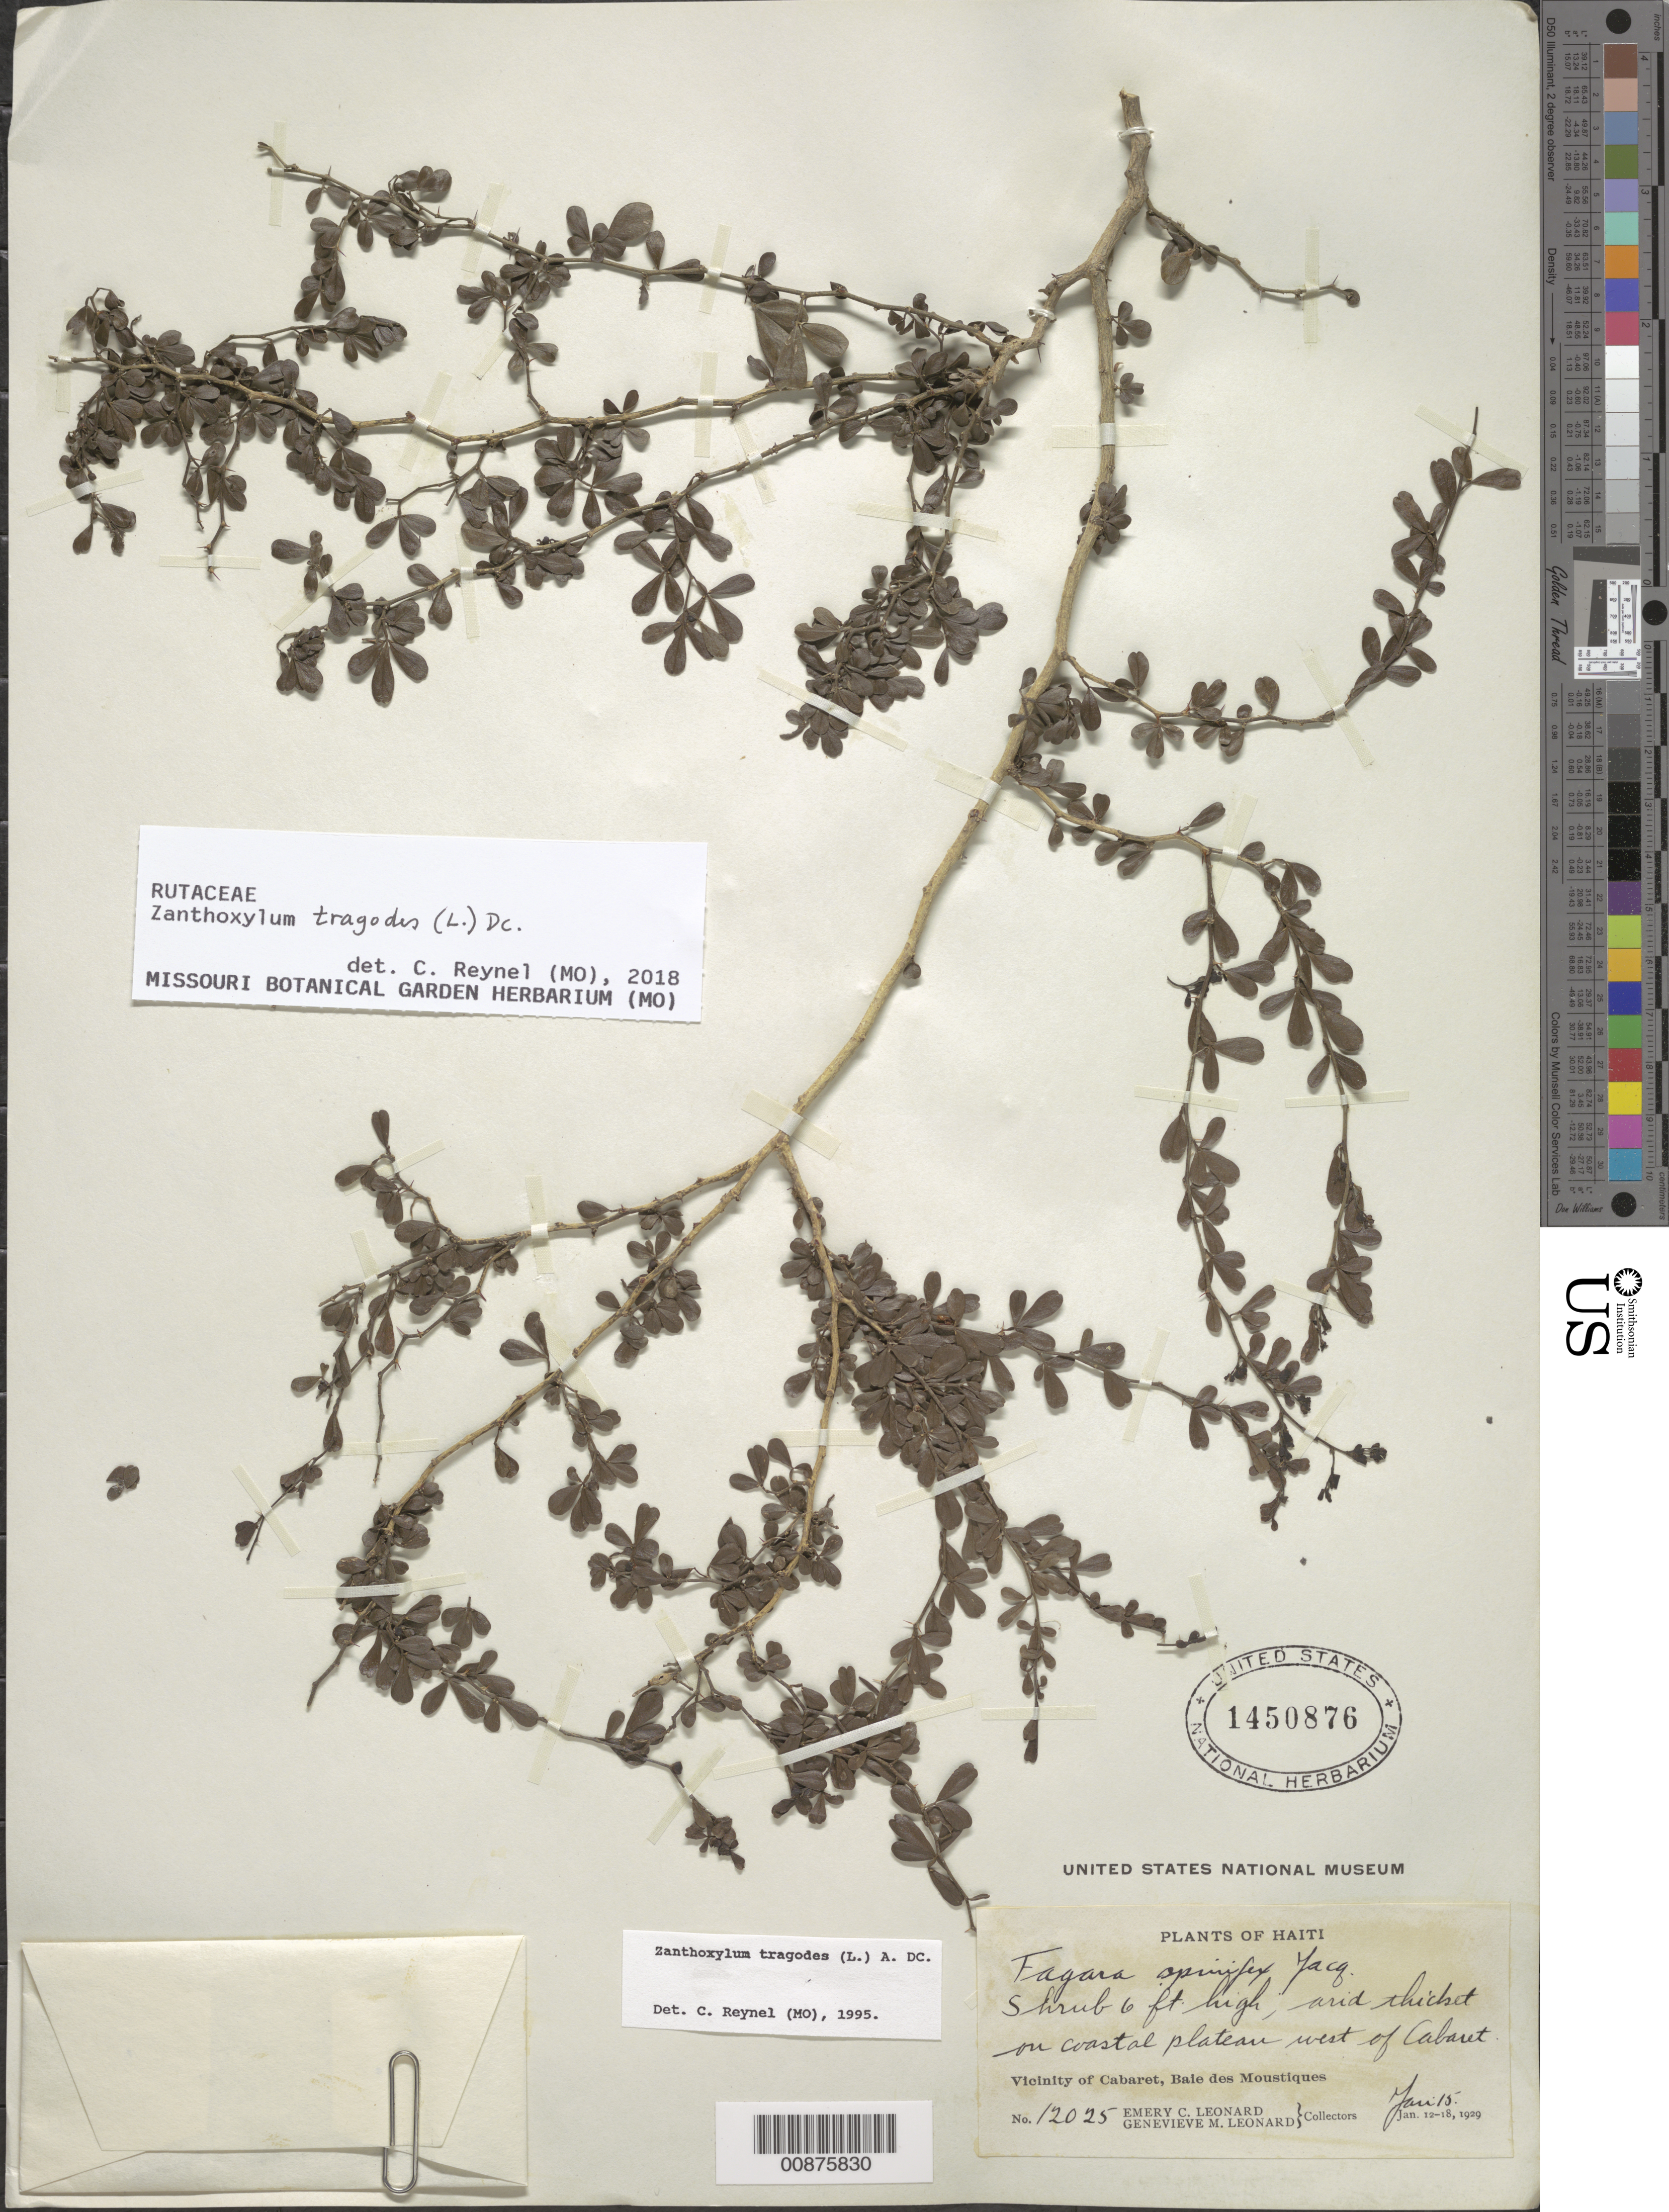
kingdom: Plantae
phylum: Tracheophyta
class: Magnoliopsida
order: Sapindales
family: Rutaceae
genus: Zanthoxylum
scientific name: Zanthoxylum tragodes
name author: (L.) DC.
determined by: Reynel, Carlos A., (MO), Missouri Botanical Garden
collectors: E. C. Leonard & G. M. Leonard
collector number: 12025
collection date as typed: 15 Jan 1929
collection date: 1929-01-15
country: Haiti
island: Hispaniola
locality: Vicinity of Cabaret, Baie des Moustiques, plateau W of town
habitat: Arid thicket on coastal plateau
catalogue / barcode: US 1450876